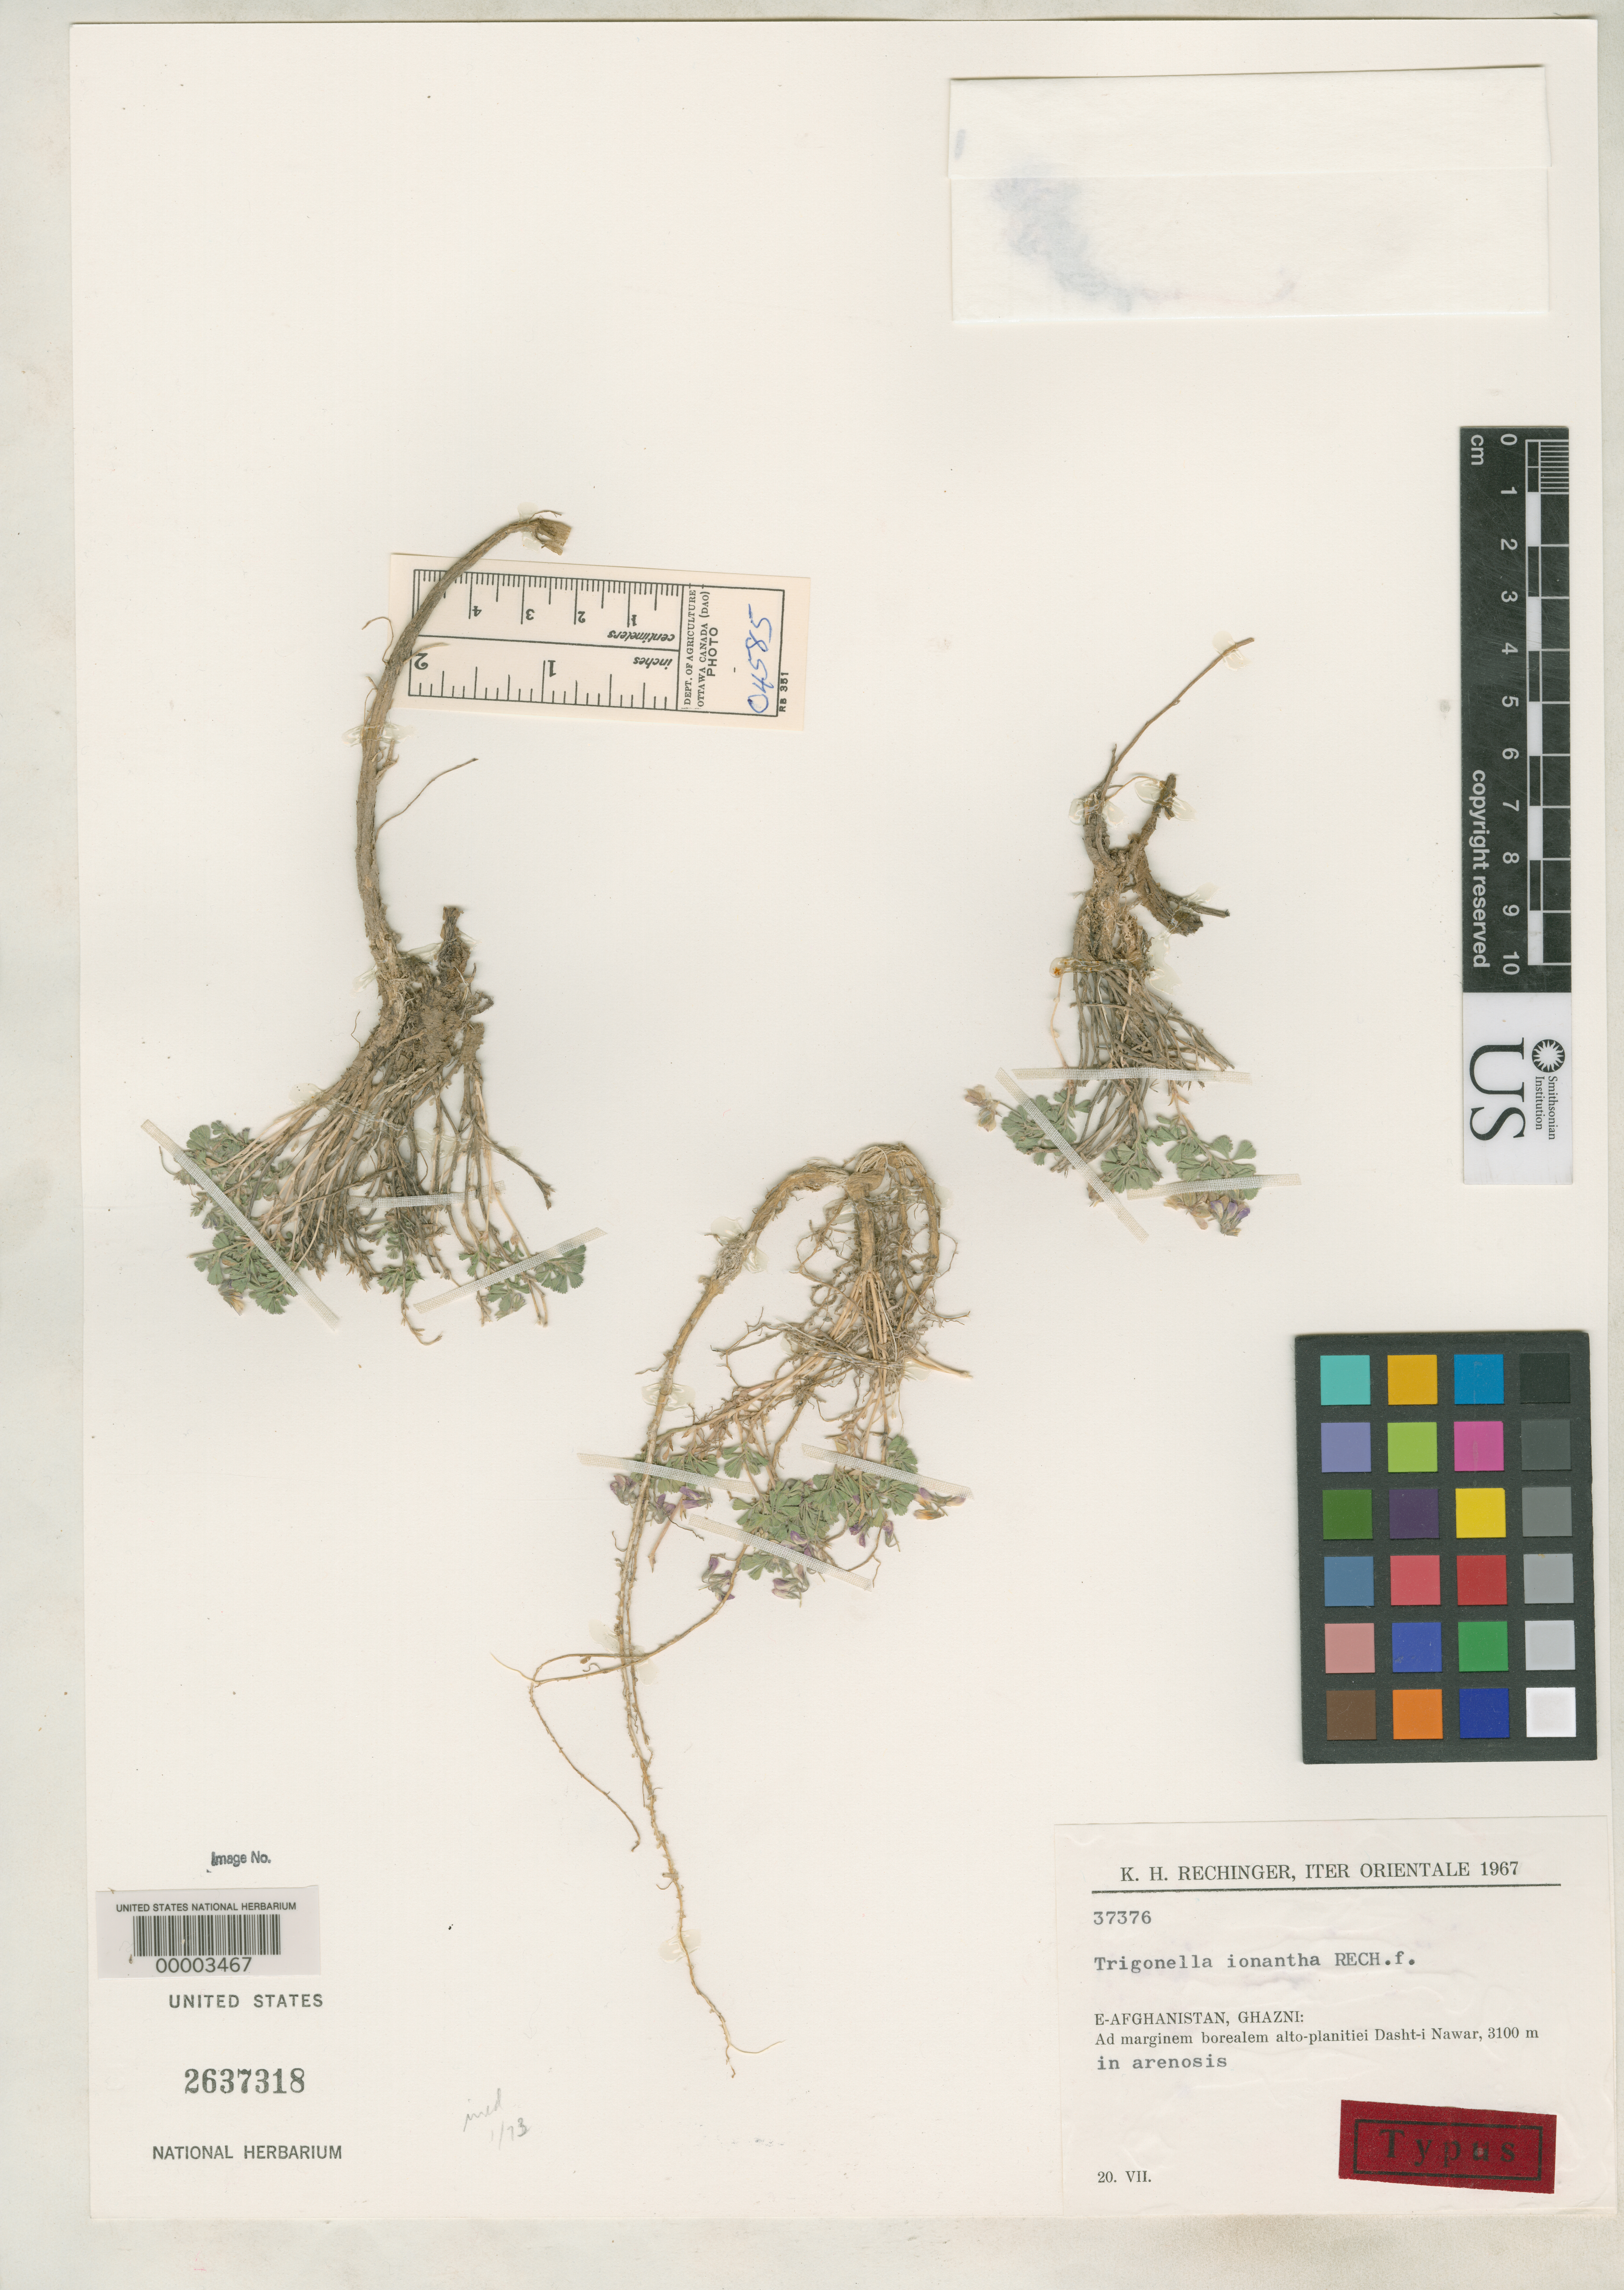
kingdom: Plantae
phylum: Tracheophyta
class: Magnoliopsida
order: Fabales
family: Fabaceae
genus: Trigonella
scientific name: Trigonella ionantha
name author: Rech. f.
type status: Isotype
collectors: K. H. Rechinger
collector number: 37376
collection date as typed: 20 Jul 1967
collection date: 1967-07-20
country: Afghanistan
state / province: Ghazni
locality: Dasht-i Nawar.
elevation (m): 3100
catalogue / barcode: US 2637318